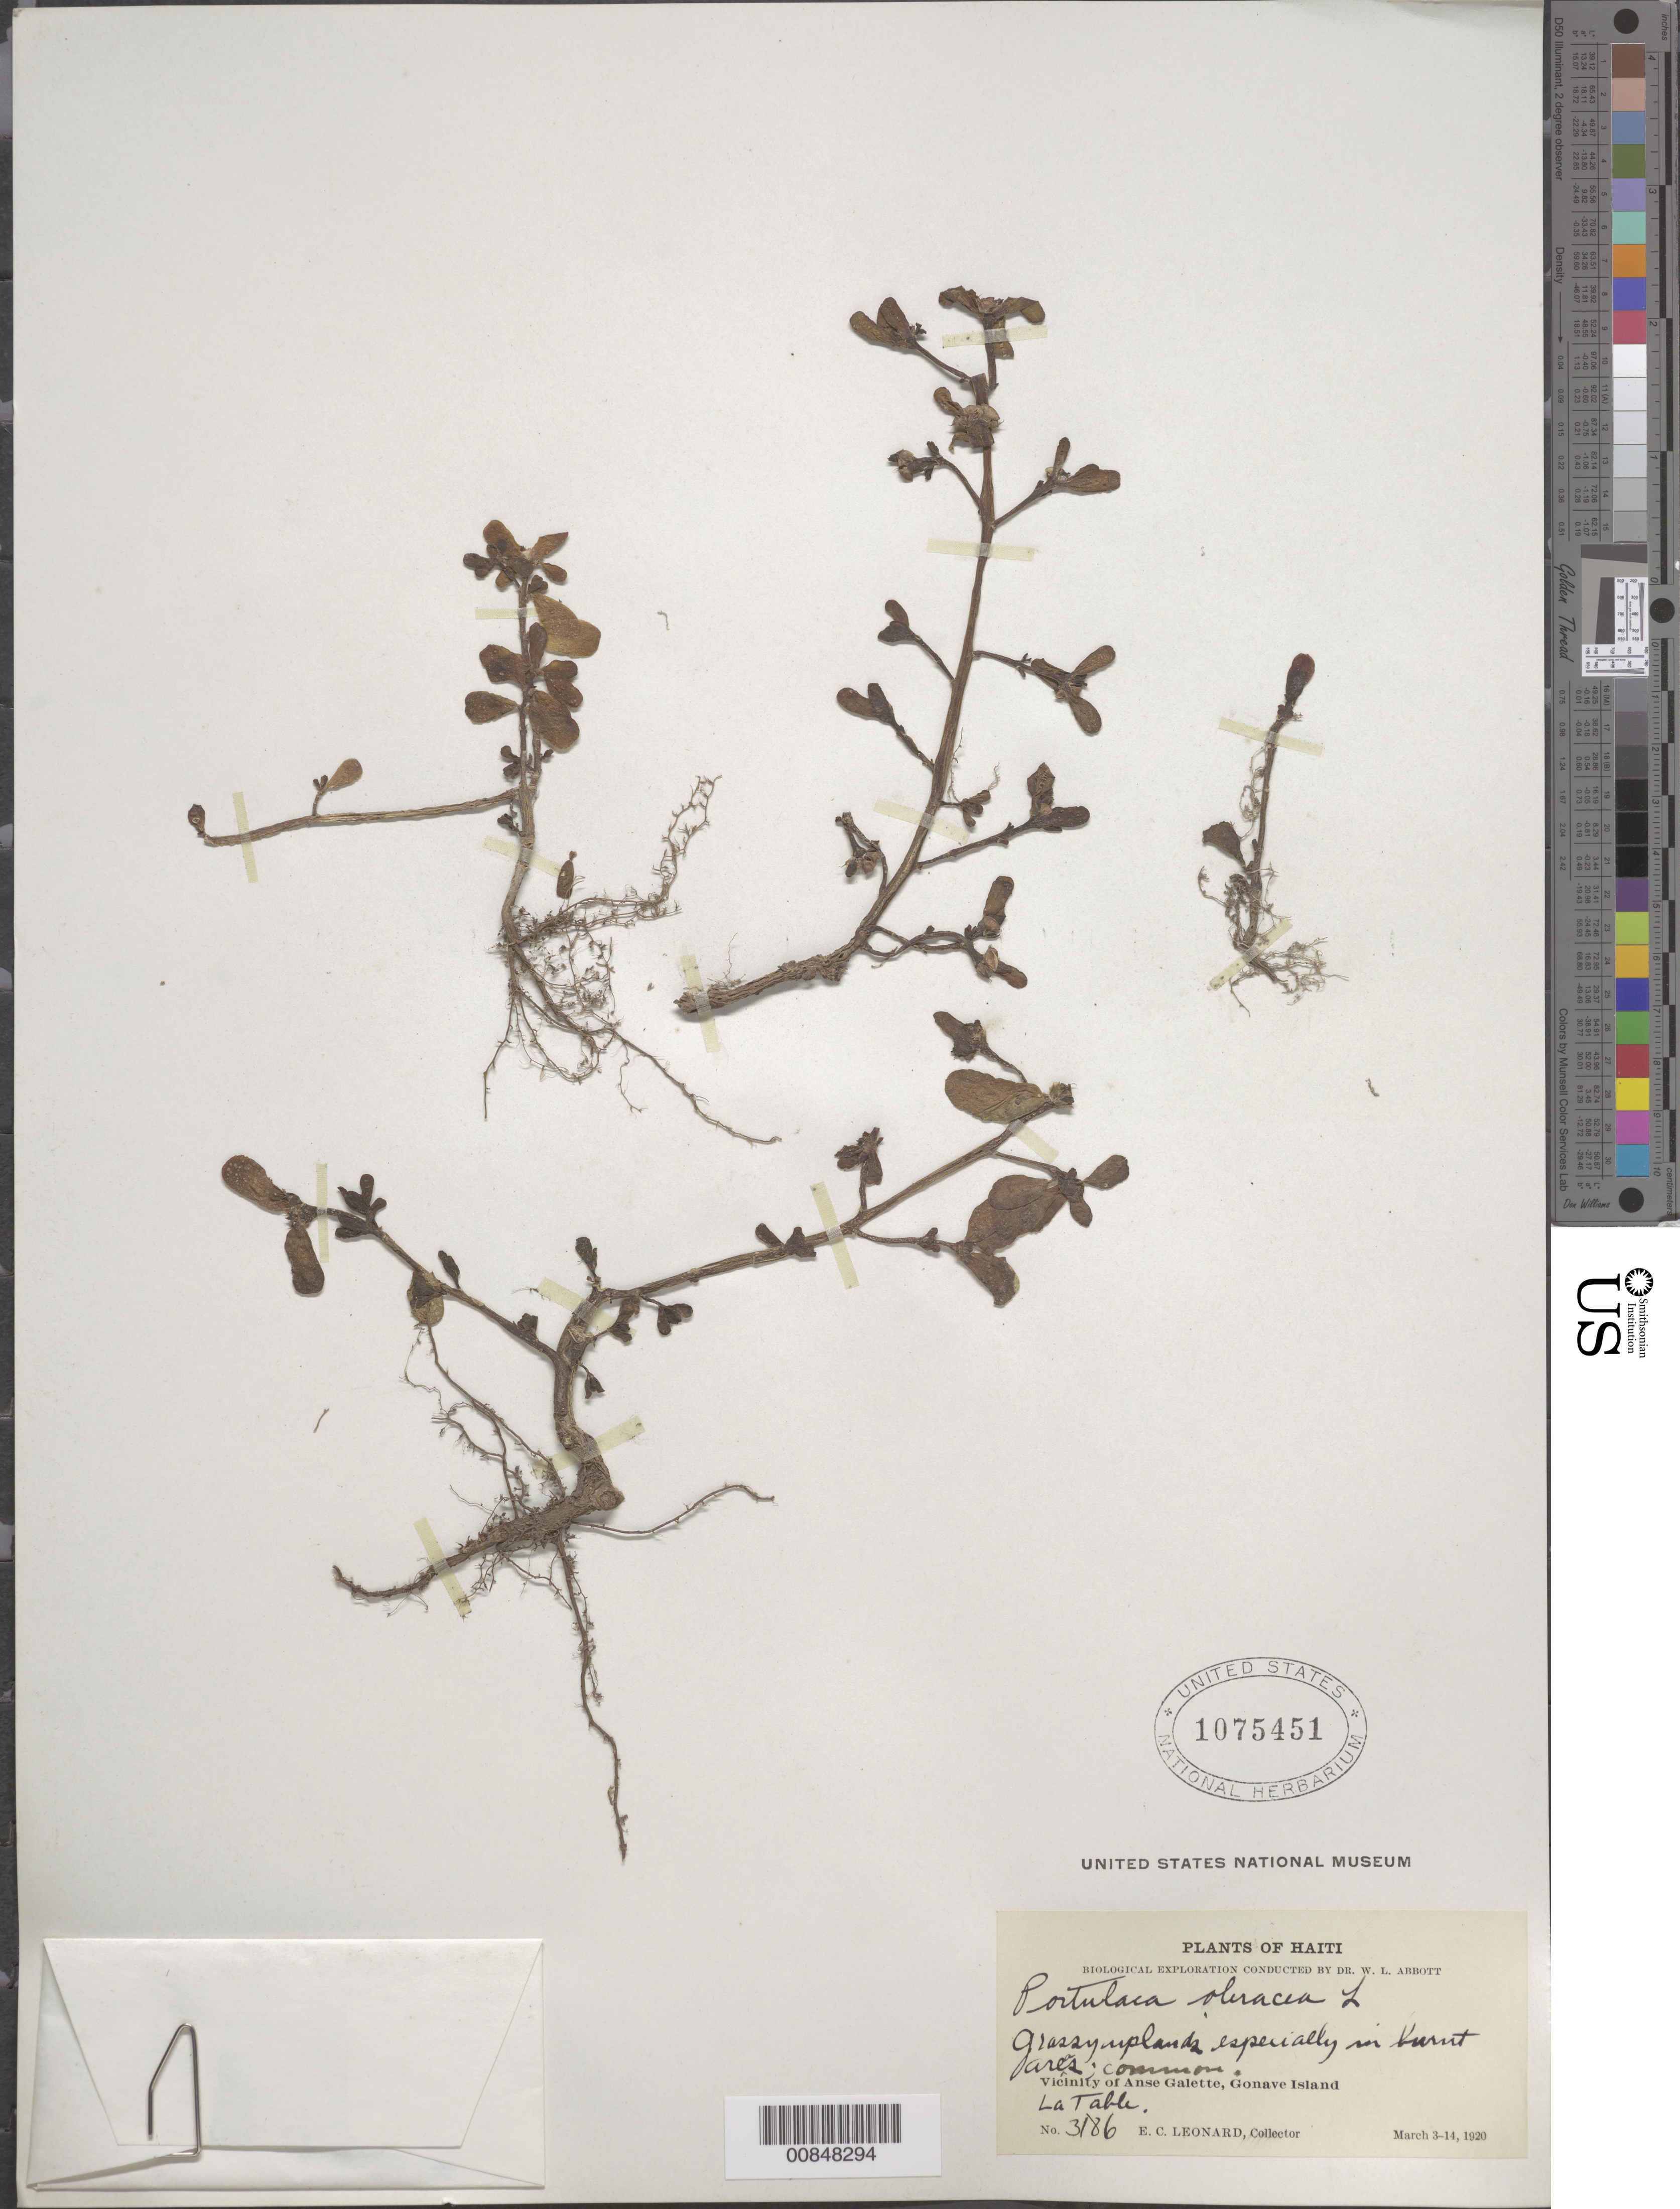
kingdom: Plantae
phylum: Tracheophyta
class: Magnoliopsida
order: Caryophyllales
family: Portulacaceae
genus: Portulaca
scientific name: Portulaca oleracea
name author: L.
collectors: E. C. Leonard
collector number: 3186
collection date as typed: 03 Mar 1920 to 14 Mar 1920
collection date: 1920-03-03/1920-03-14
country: Haiti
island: Gonave I.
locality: Vicinity of Anse Galette, Gonave Island. La Table.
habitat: Grassy uplands, especially in burnt areas.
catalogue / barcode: US 1075451